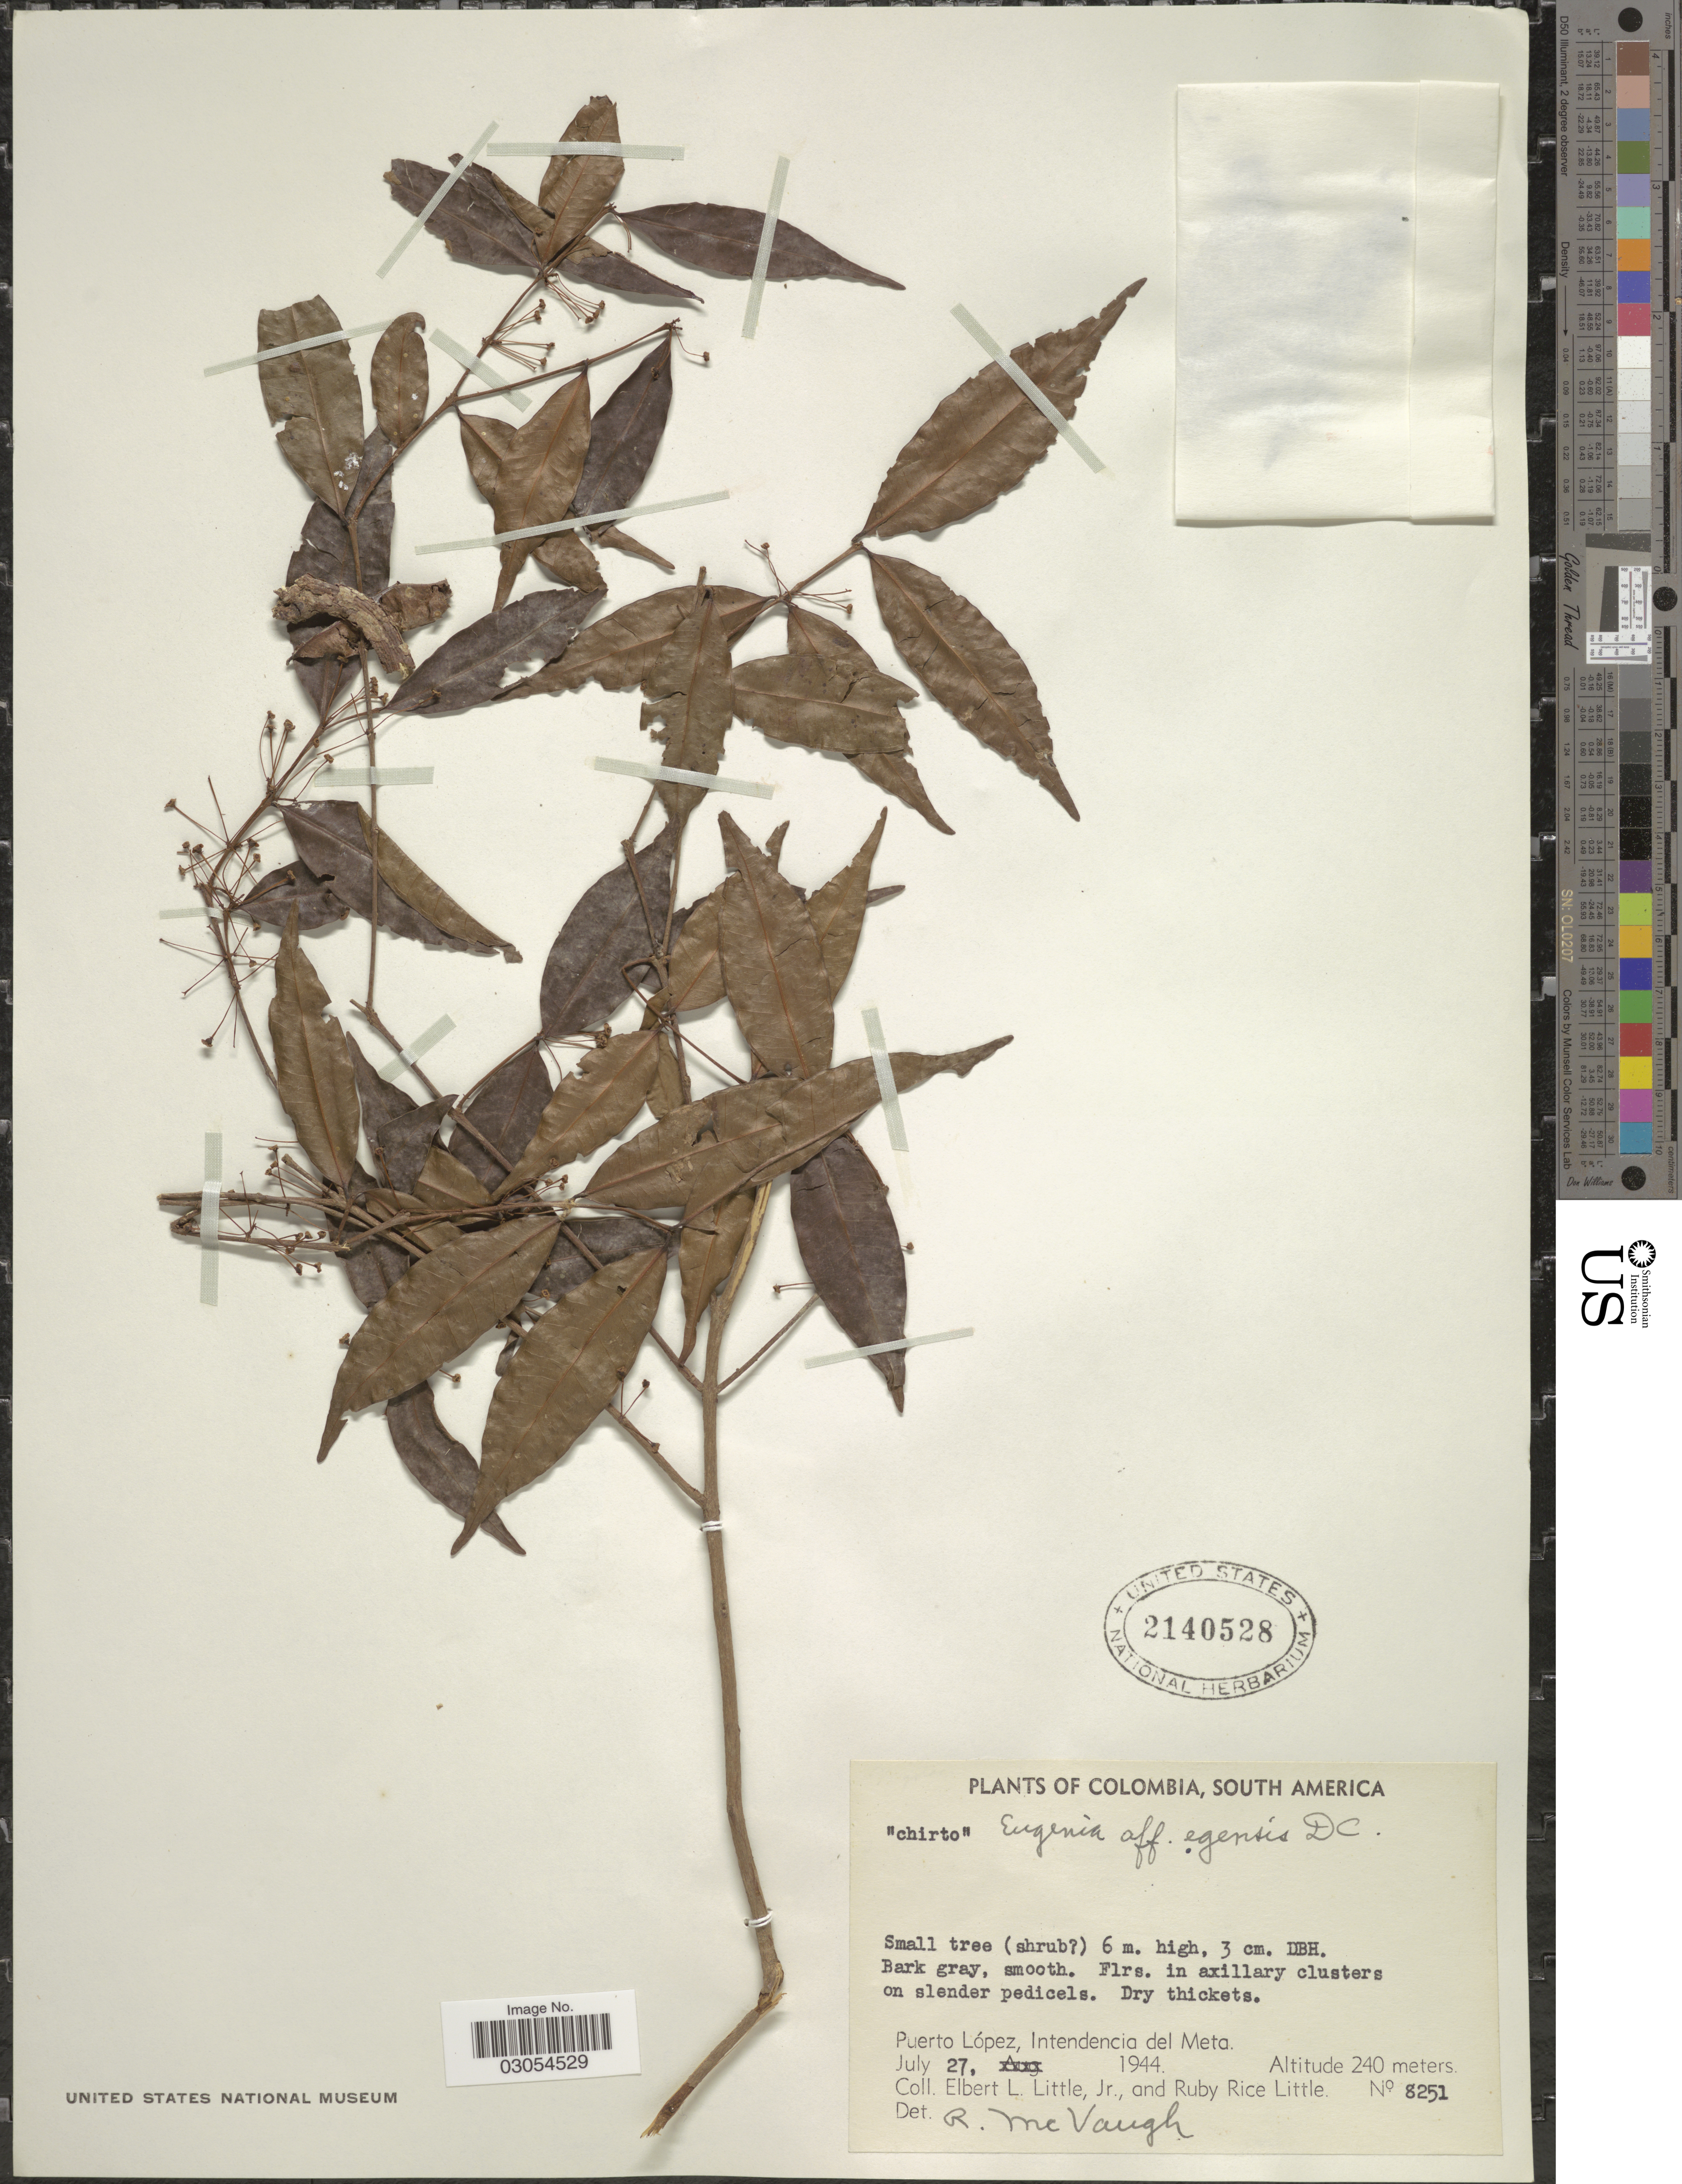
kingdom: Plantae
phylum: Tracheophyta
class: Magnoliopsida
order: Myrtales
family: Myrtaceae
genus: Eugenia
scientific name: Eugenia egensis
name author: DC.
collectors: E. L. Little & R. R. Little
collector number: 8251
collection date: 1944-07-27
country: Colombia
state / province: Meta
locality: Puerto López, Intendencia del Meta.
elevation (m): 240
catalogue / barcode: US 2140528